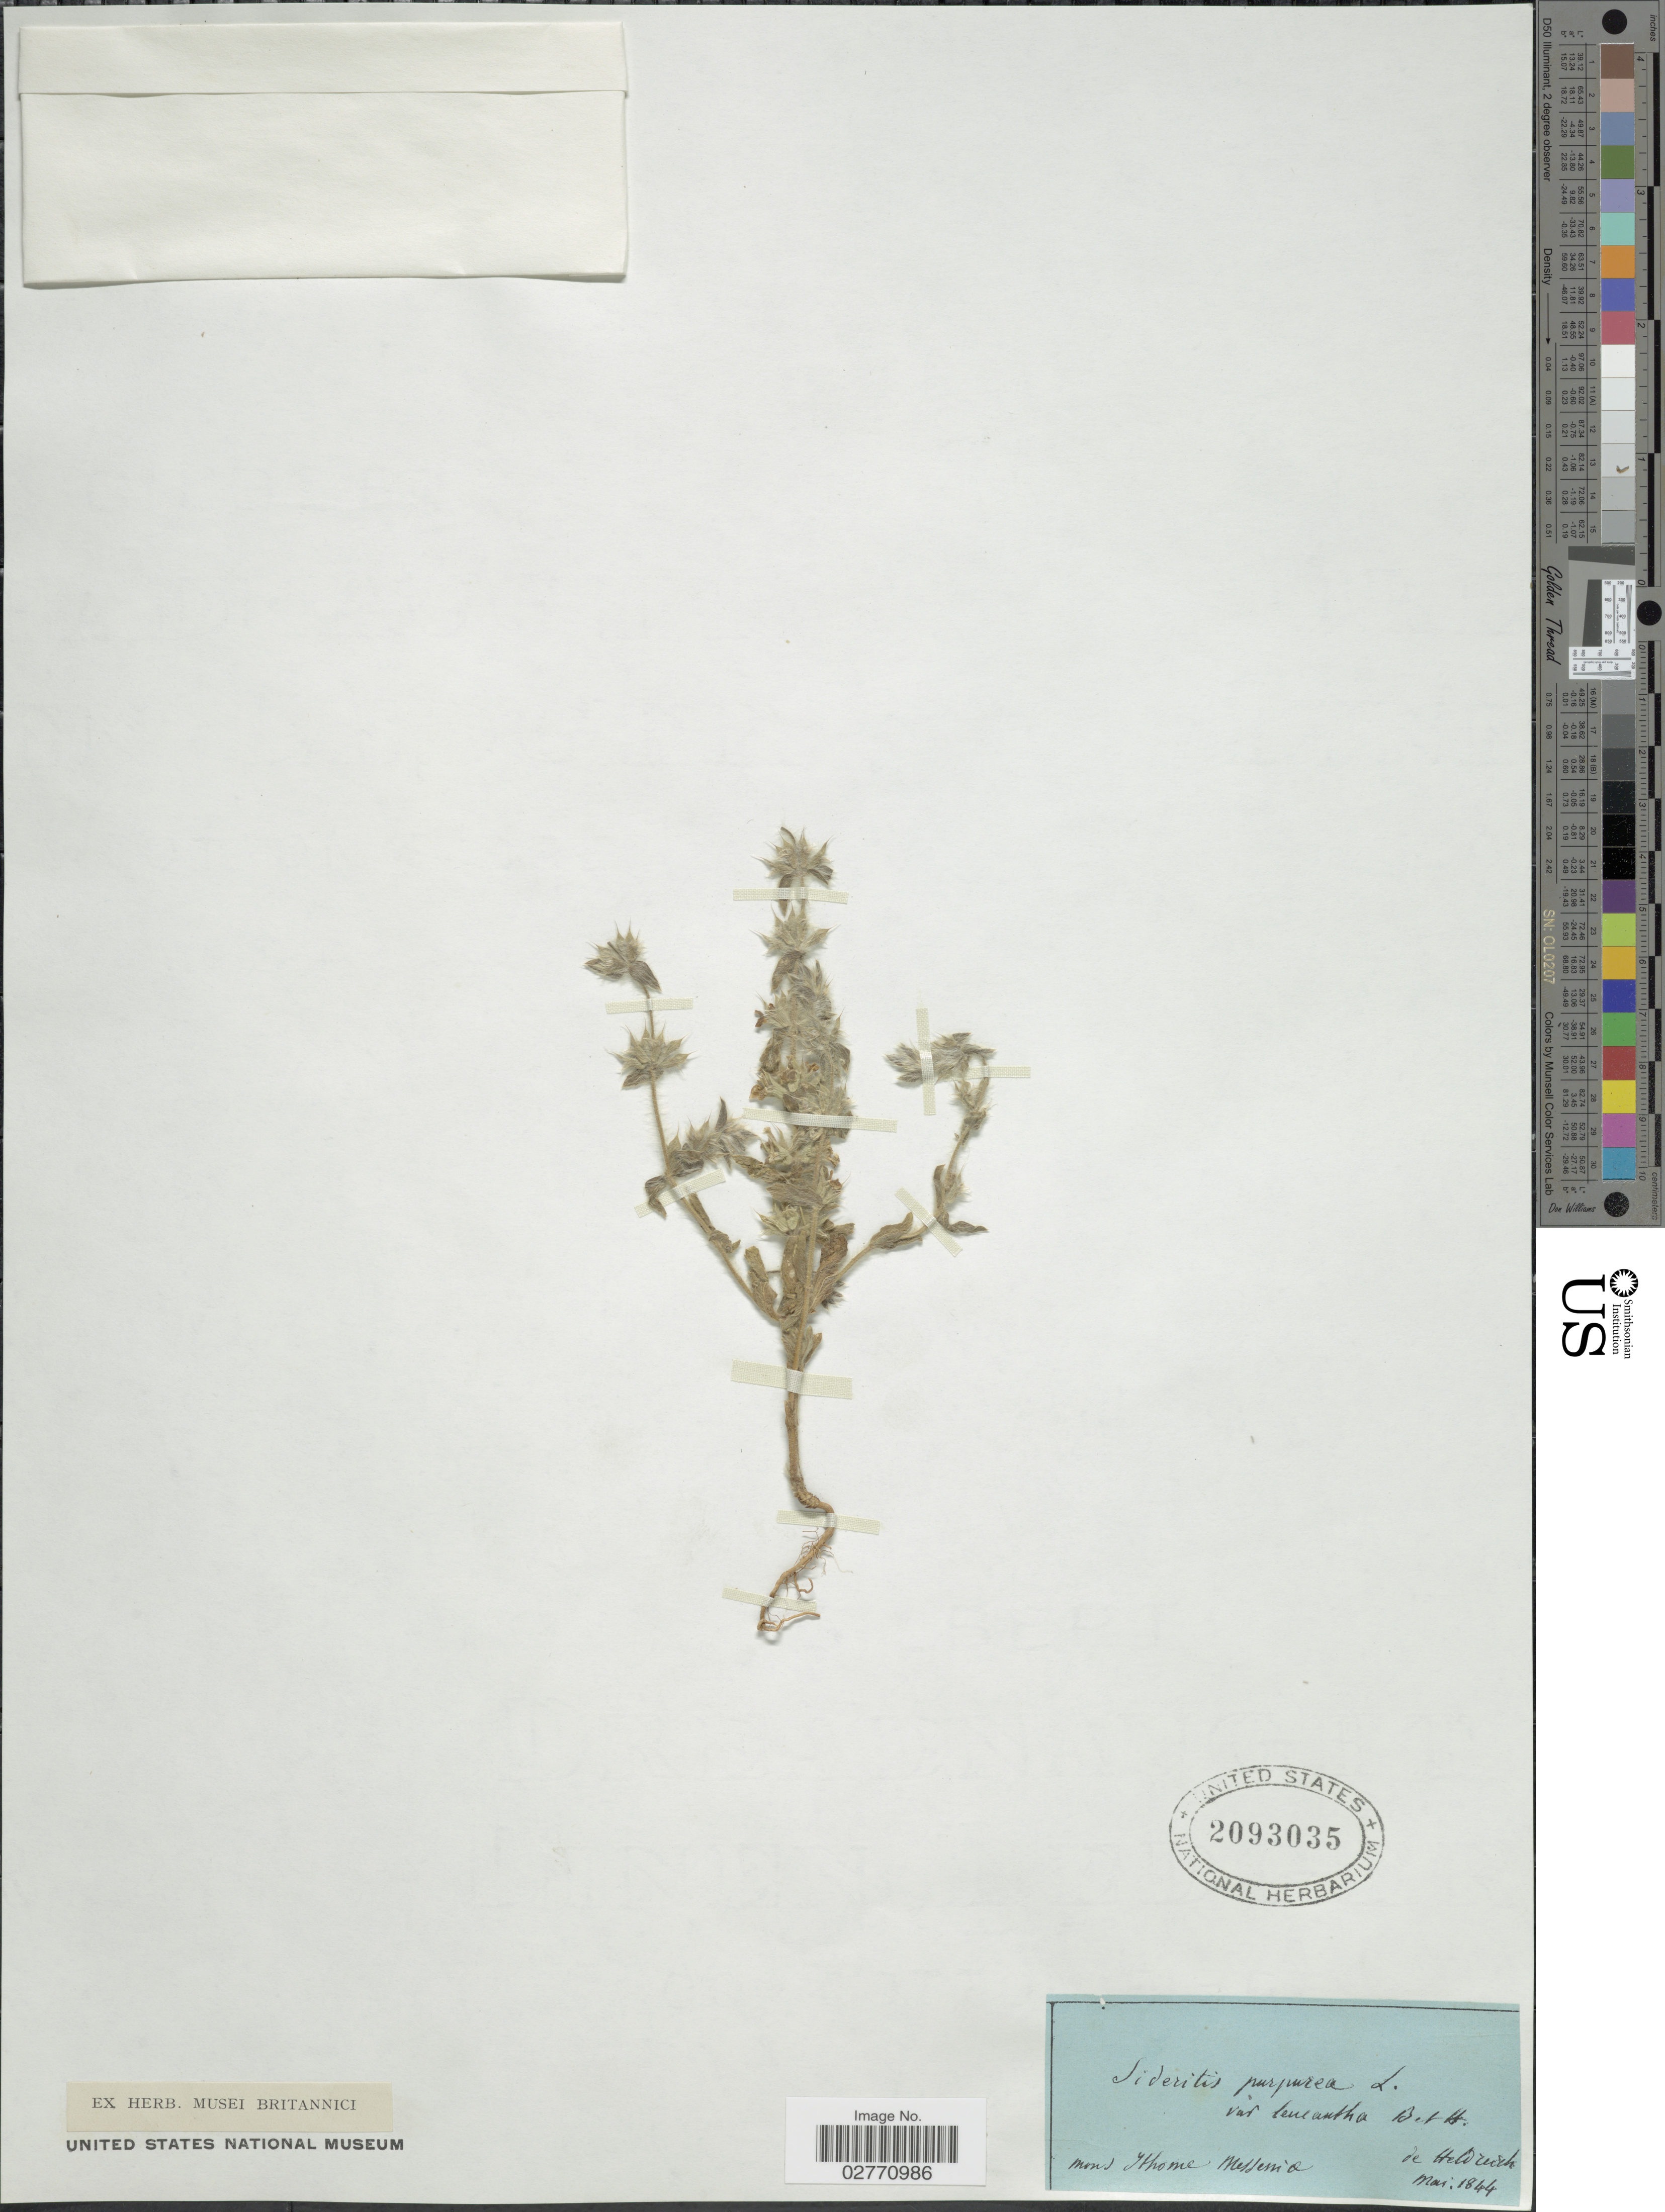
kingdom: Plantae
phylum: Tracheophyta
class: Magnoliopsida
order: Lamiales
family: Lamiaceae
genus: Sideritis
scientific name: Sideritis purpurea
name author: Talbot ex Benth.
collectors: -. De Heldreich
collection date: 1844-05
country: Greece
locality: Mons Ithome Messinia.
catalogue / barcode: US 2093035